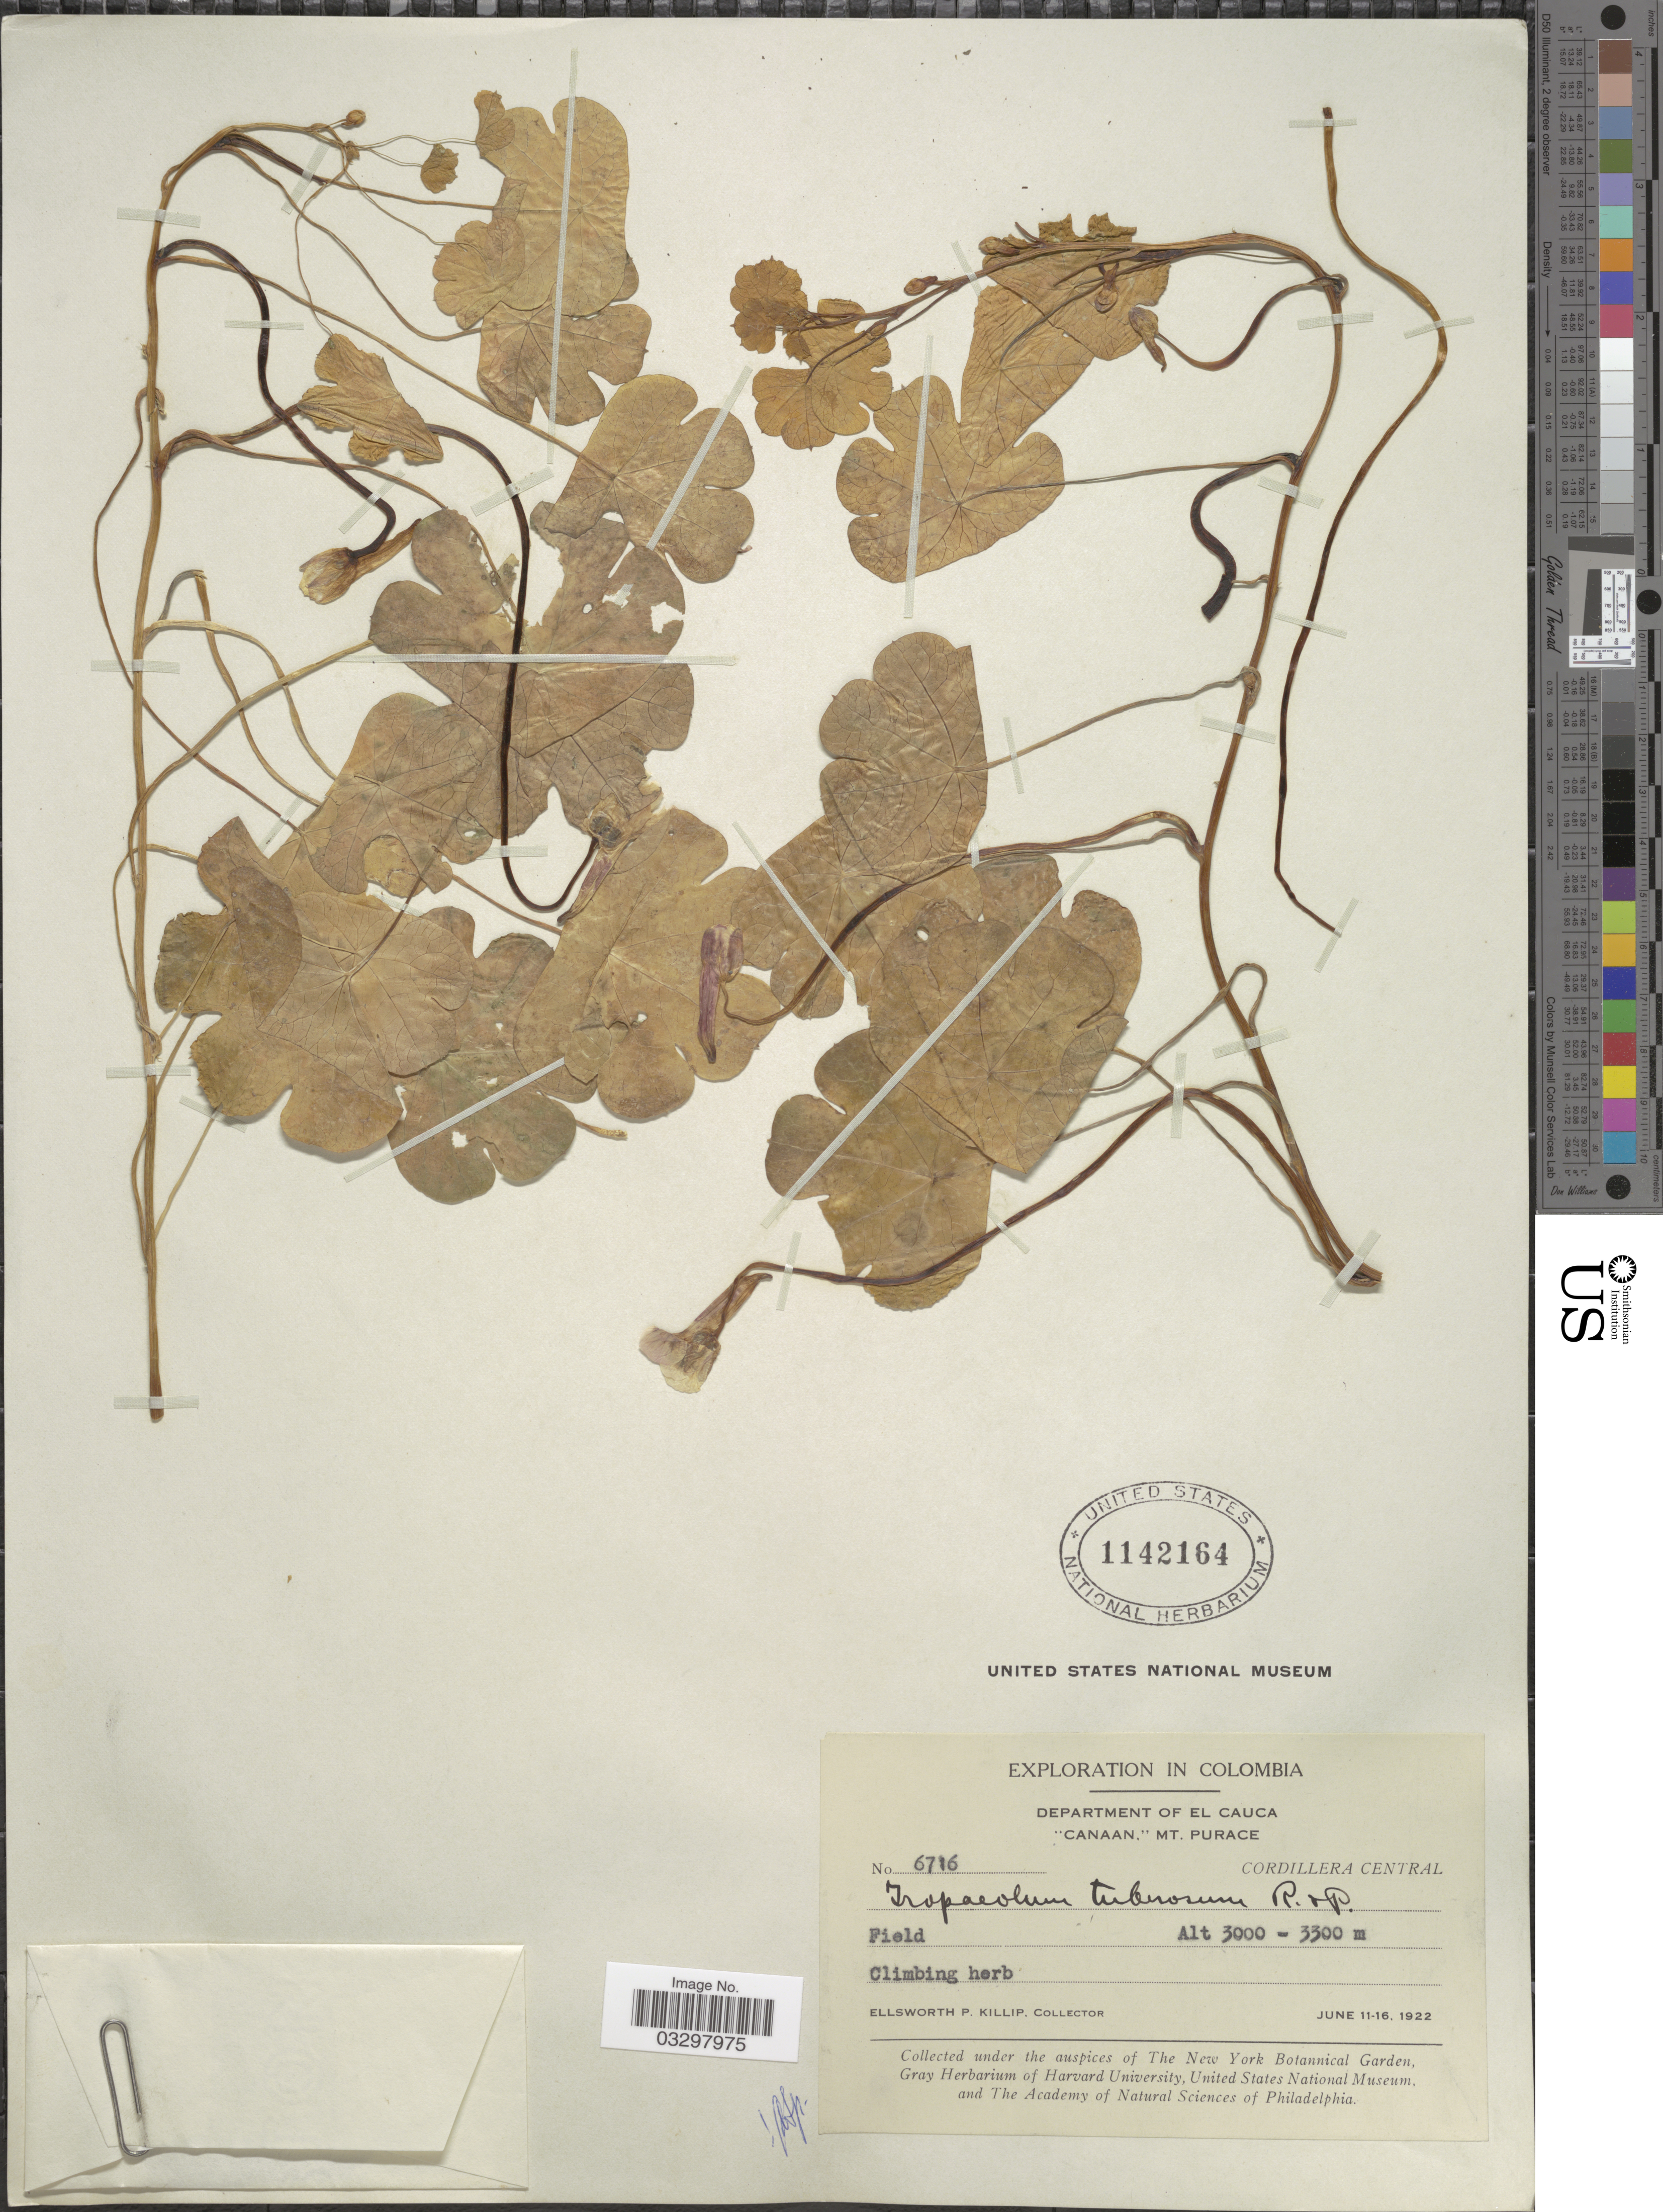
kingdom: Plantae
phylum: Tracheophyta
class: Magnoliopsida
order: Brassicales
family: Tropaeolaceae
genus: Tropaeolum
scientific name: Tropaeolum tuberosum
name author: Ruiz & Pav.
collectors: E. P. Killip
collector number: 6716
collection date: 1922-06-11/1922-06-16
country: Colombia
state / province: Cauca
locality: Department of El Cauca, "Canaan" Mt. Purace. Cordillera Central.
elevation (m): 3000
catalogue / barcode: US 1142164